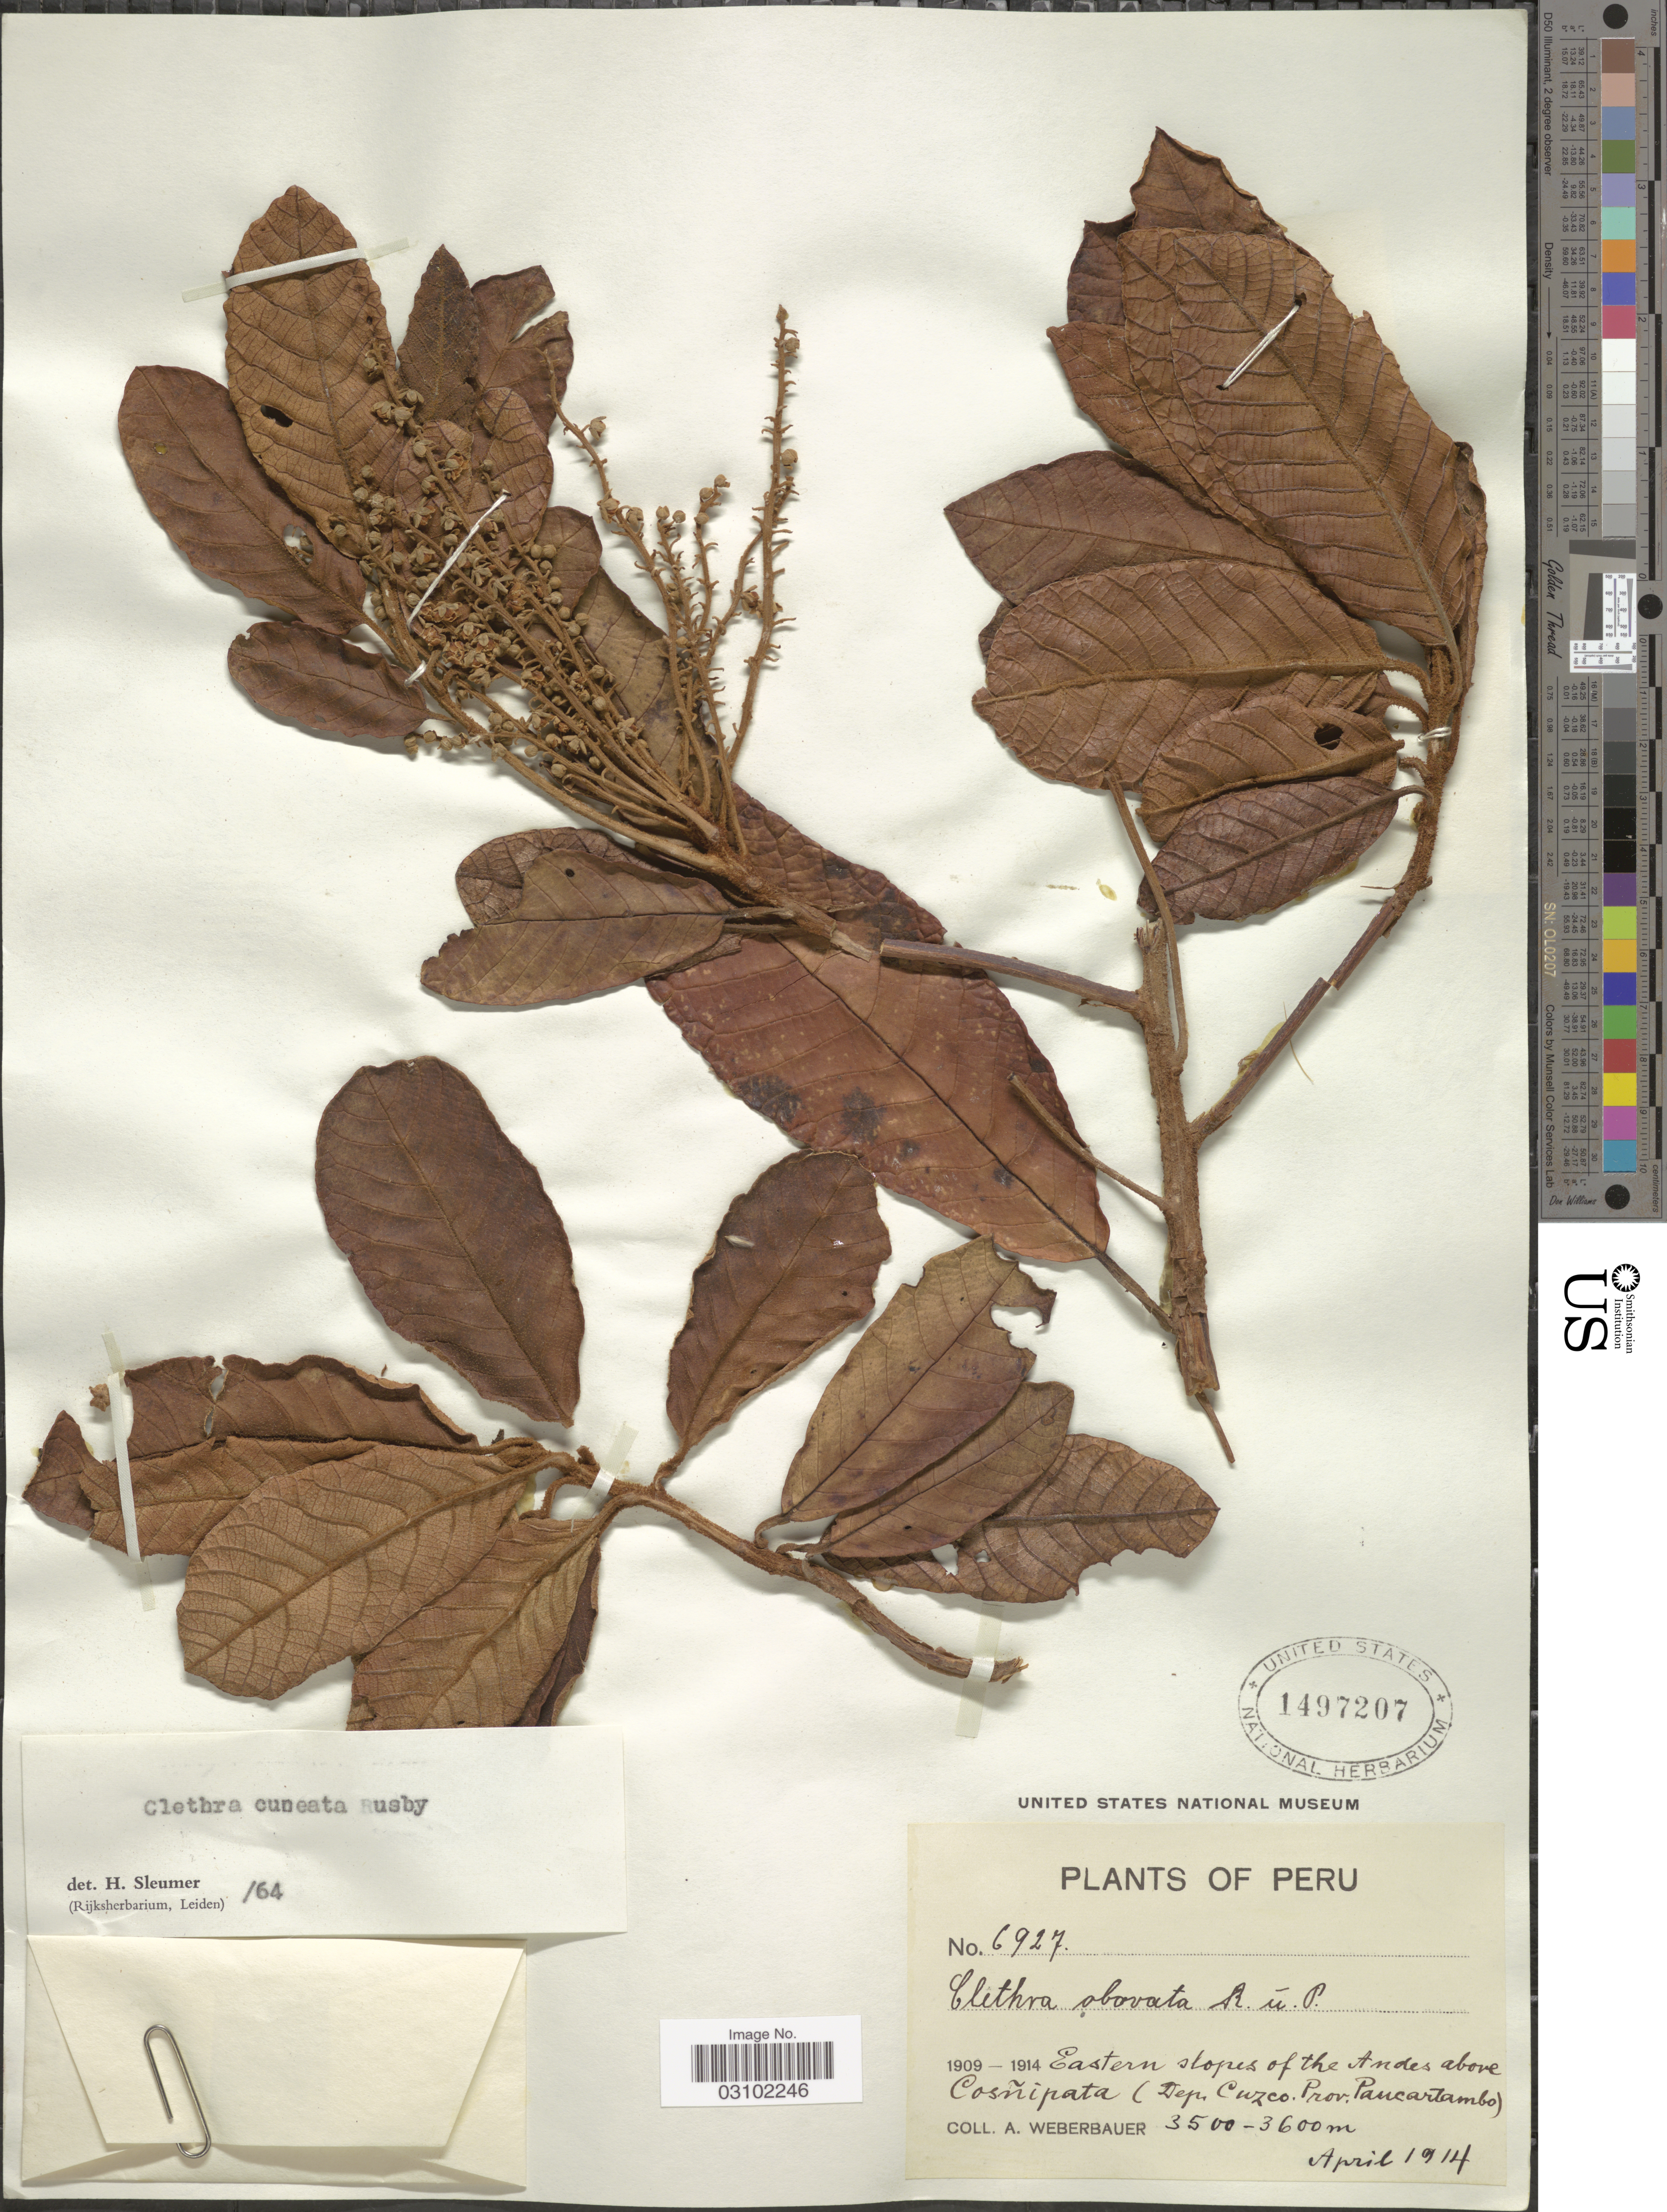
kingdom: Plantae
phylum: Tracheophyta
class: Magnoliopsida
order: Ericales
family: Clethraceae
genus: Clethra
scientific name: Clethra cuneata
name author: Rusby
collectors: A. Weberbauer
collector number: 6927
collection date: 1914-04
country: Peru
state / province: Cusco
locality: Eastern slopes of the Andes above Cosñipata (Dep. Cuzco, Prov. Paucartambo).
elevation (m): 3500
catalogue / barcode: US 1497207